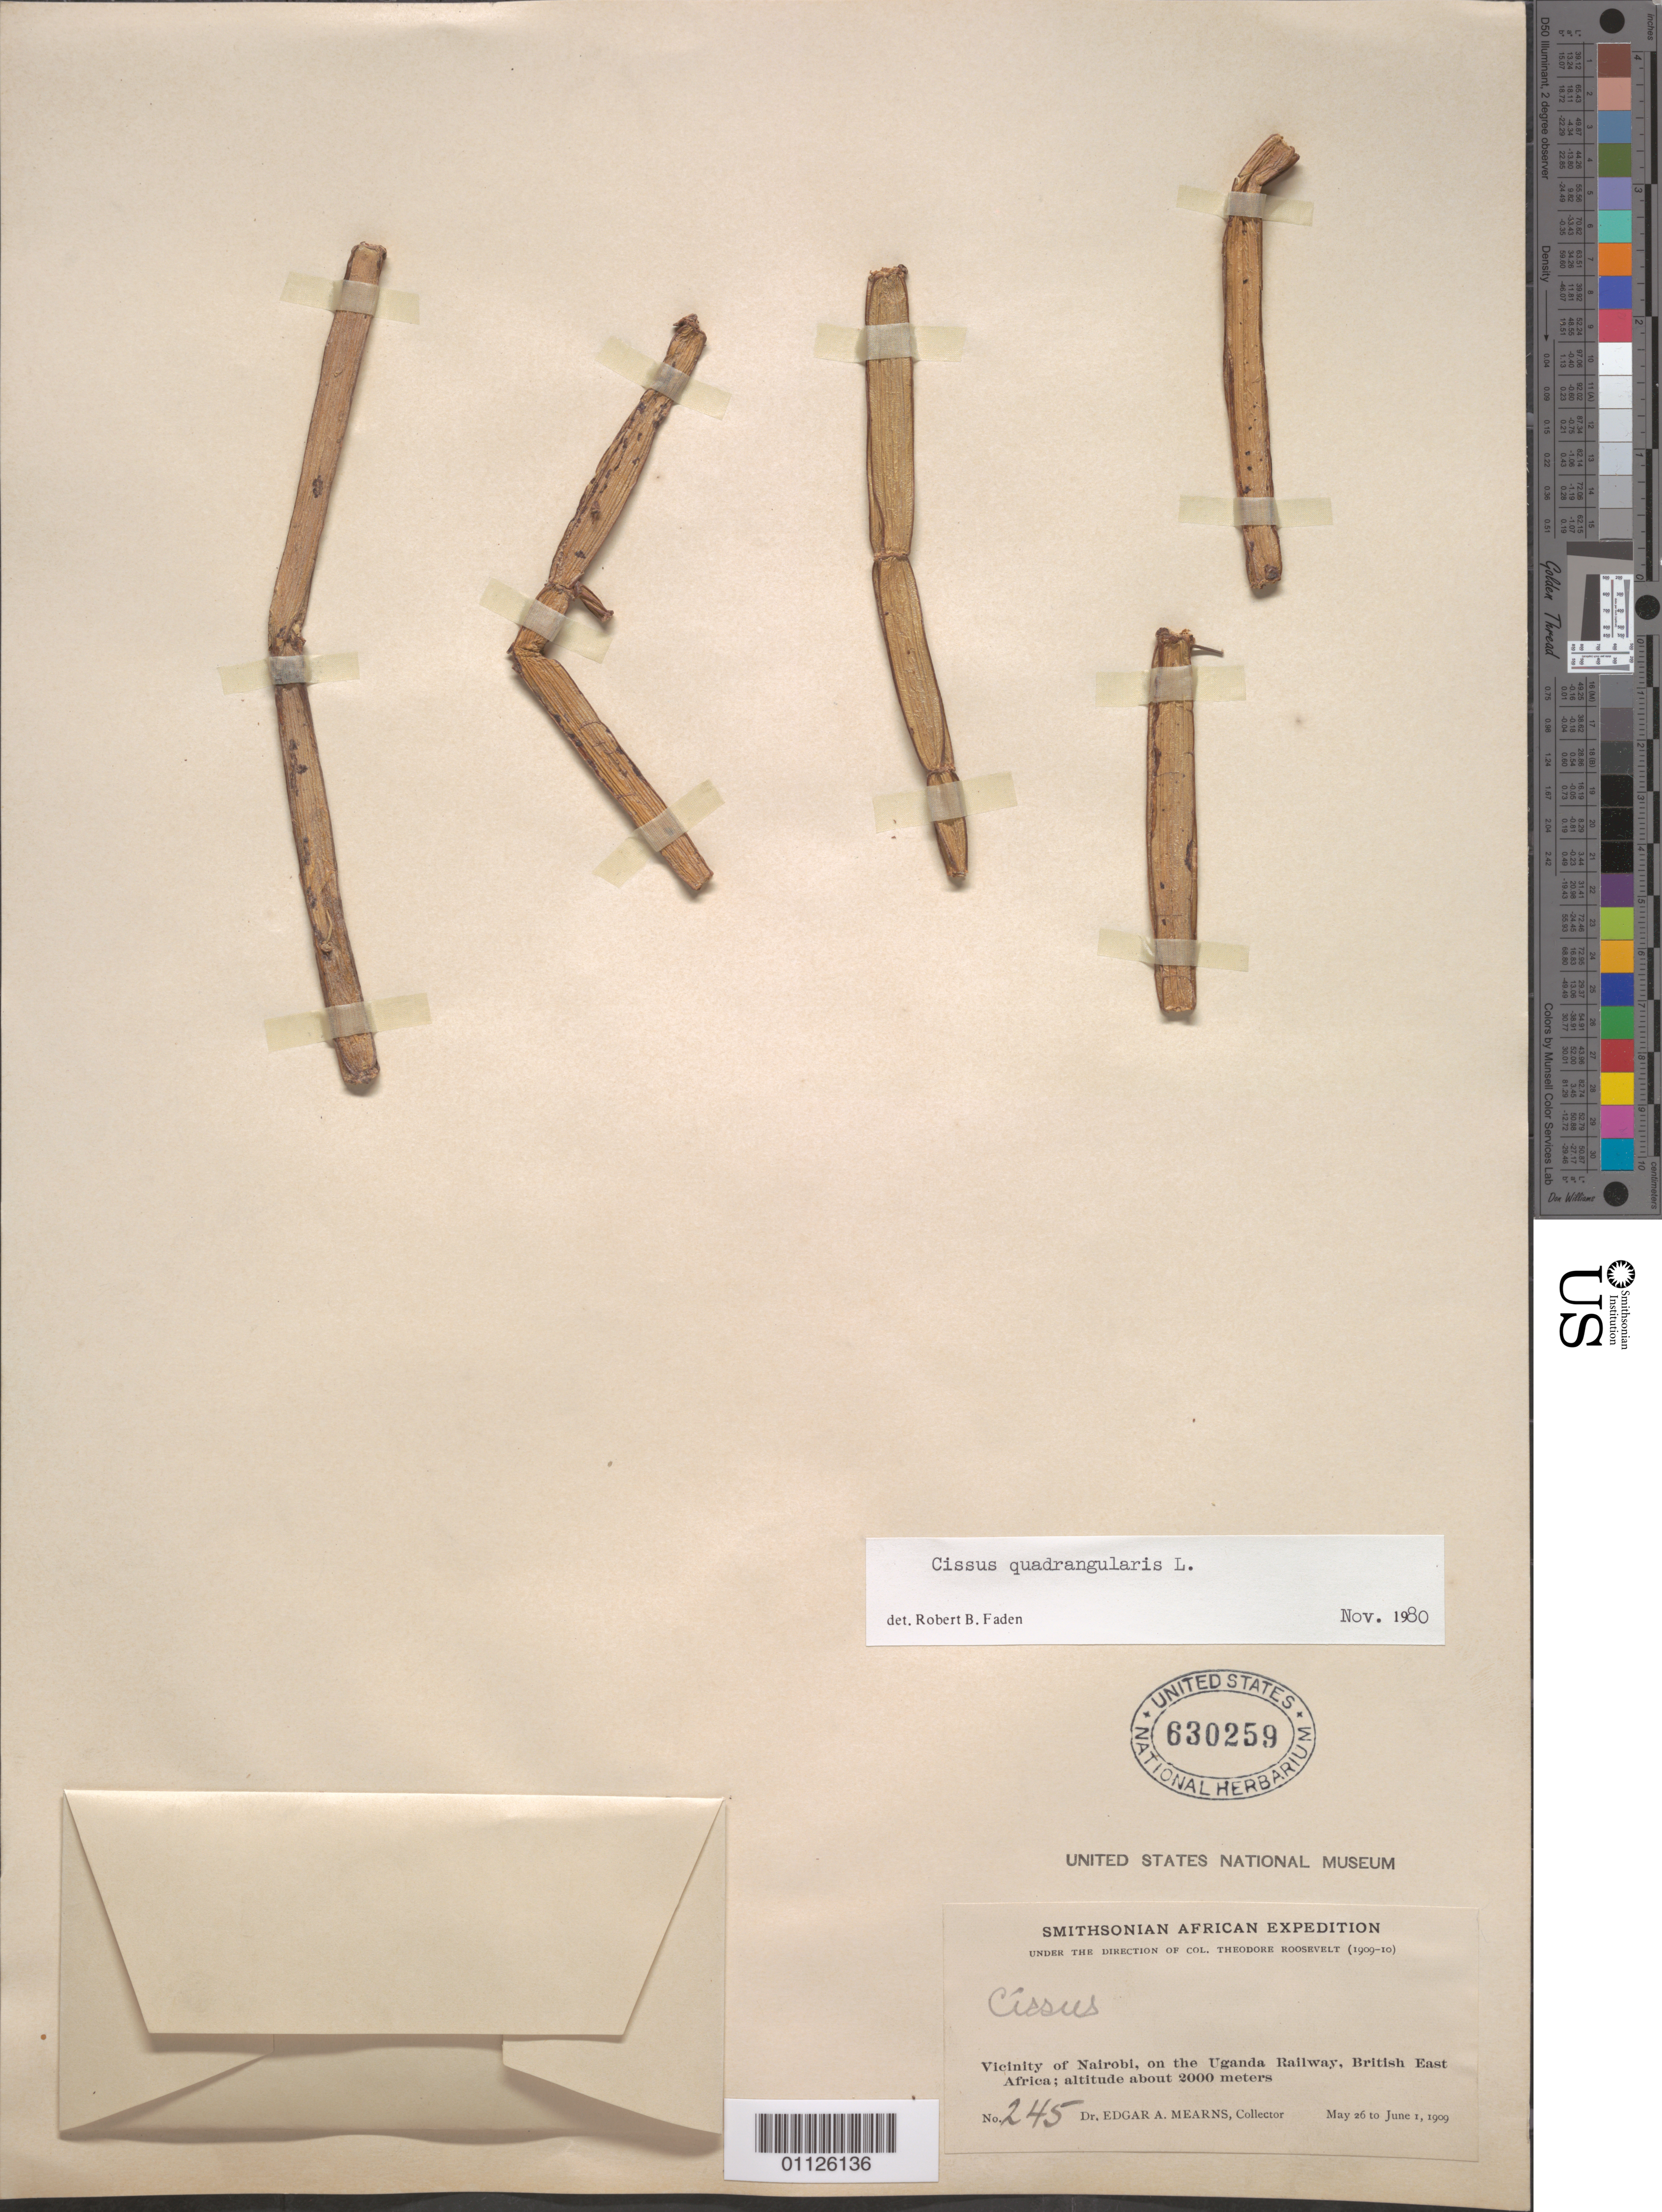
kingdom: Plantae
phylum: Tracheophyta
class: Magnoliopsida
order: Vitales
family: Vitaceae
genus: Cissus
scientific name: Cissus quadrangularis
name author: L.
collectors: E. A. Mearns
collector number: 245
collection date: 1909-05-26/1909-06-01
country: Uganda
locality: Vicinity of Nairobi, on the Uganda Railway, British E Africa.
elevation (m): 2000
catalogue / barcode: US 630259